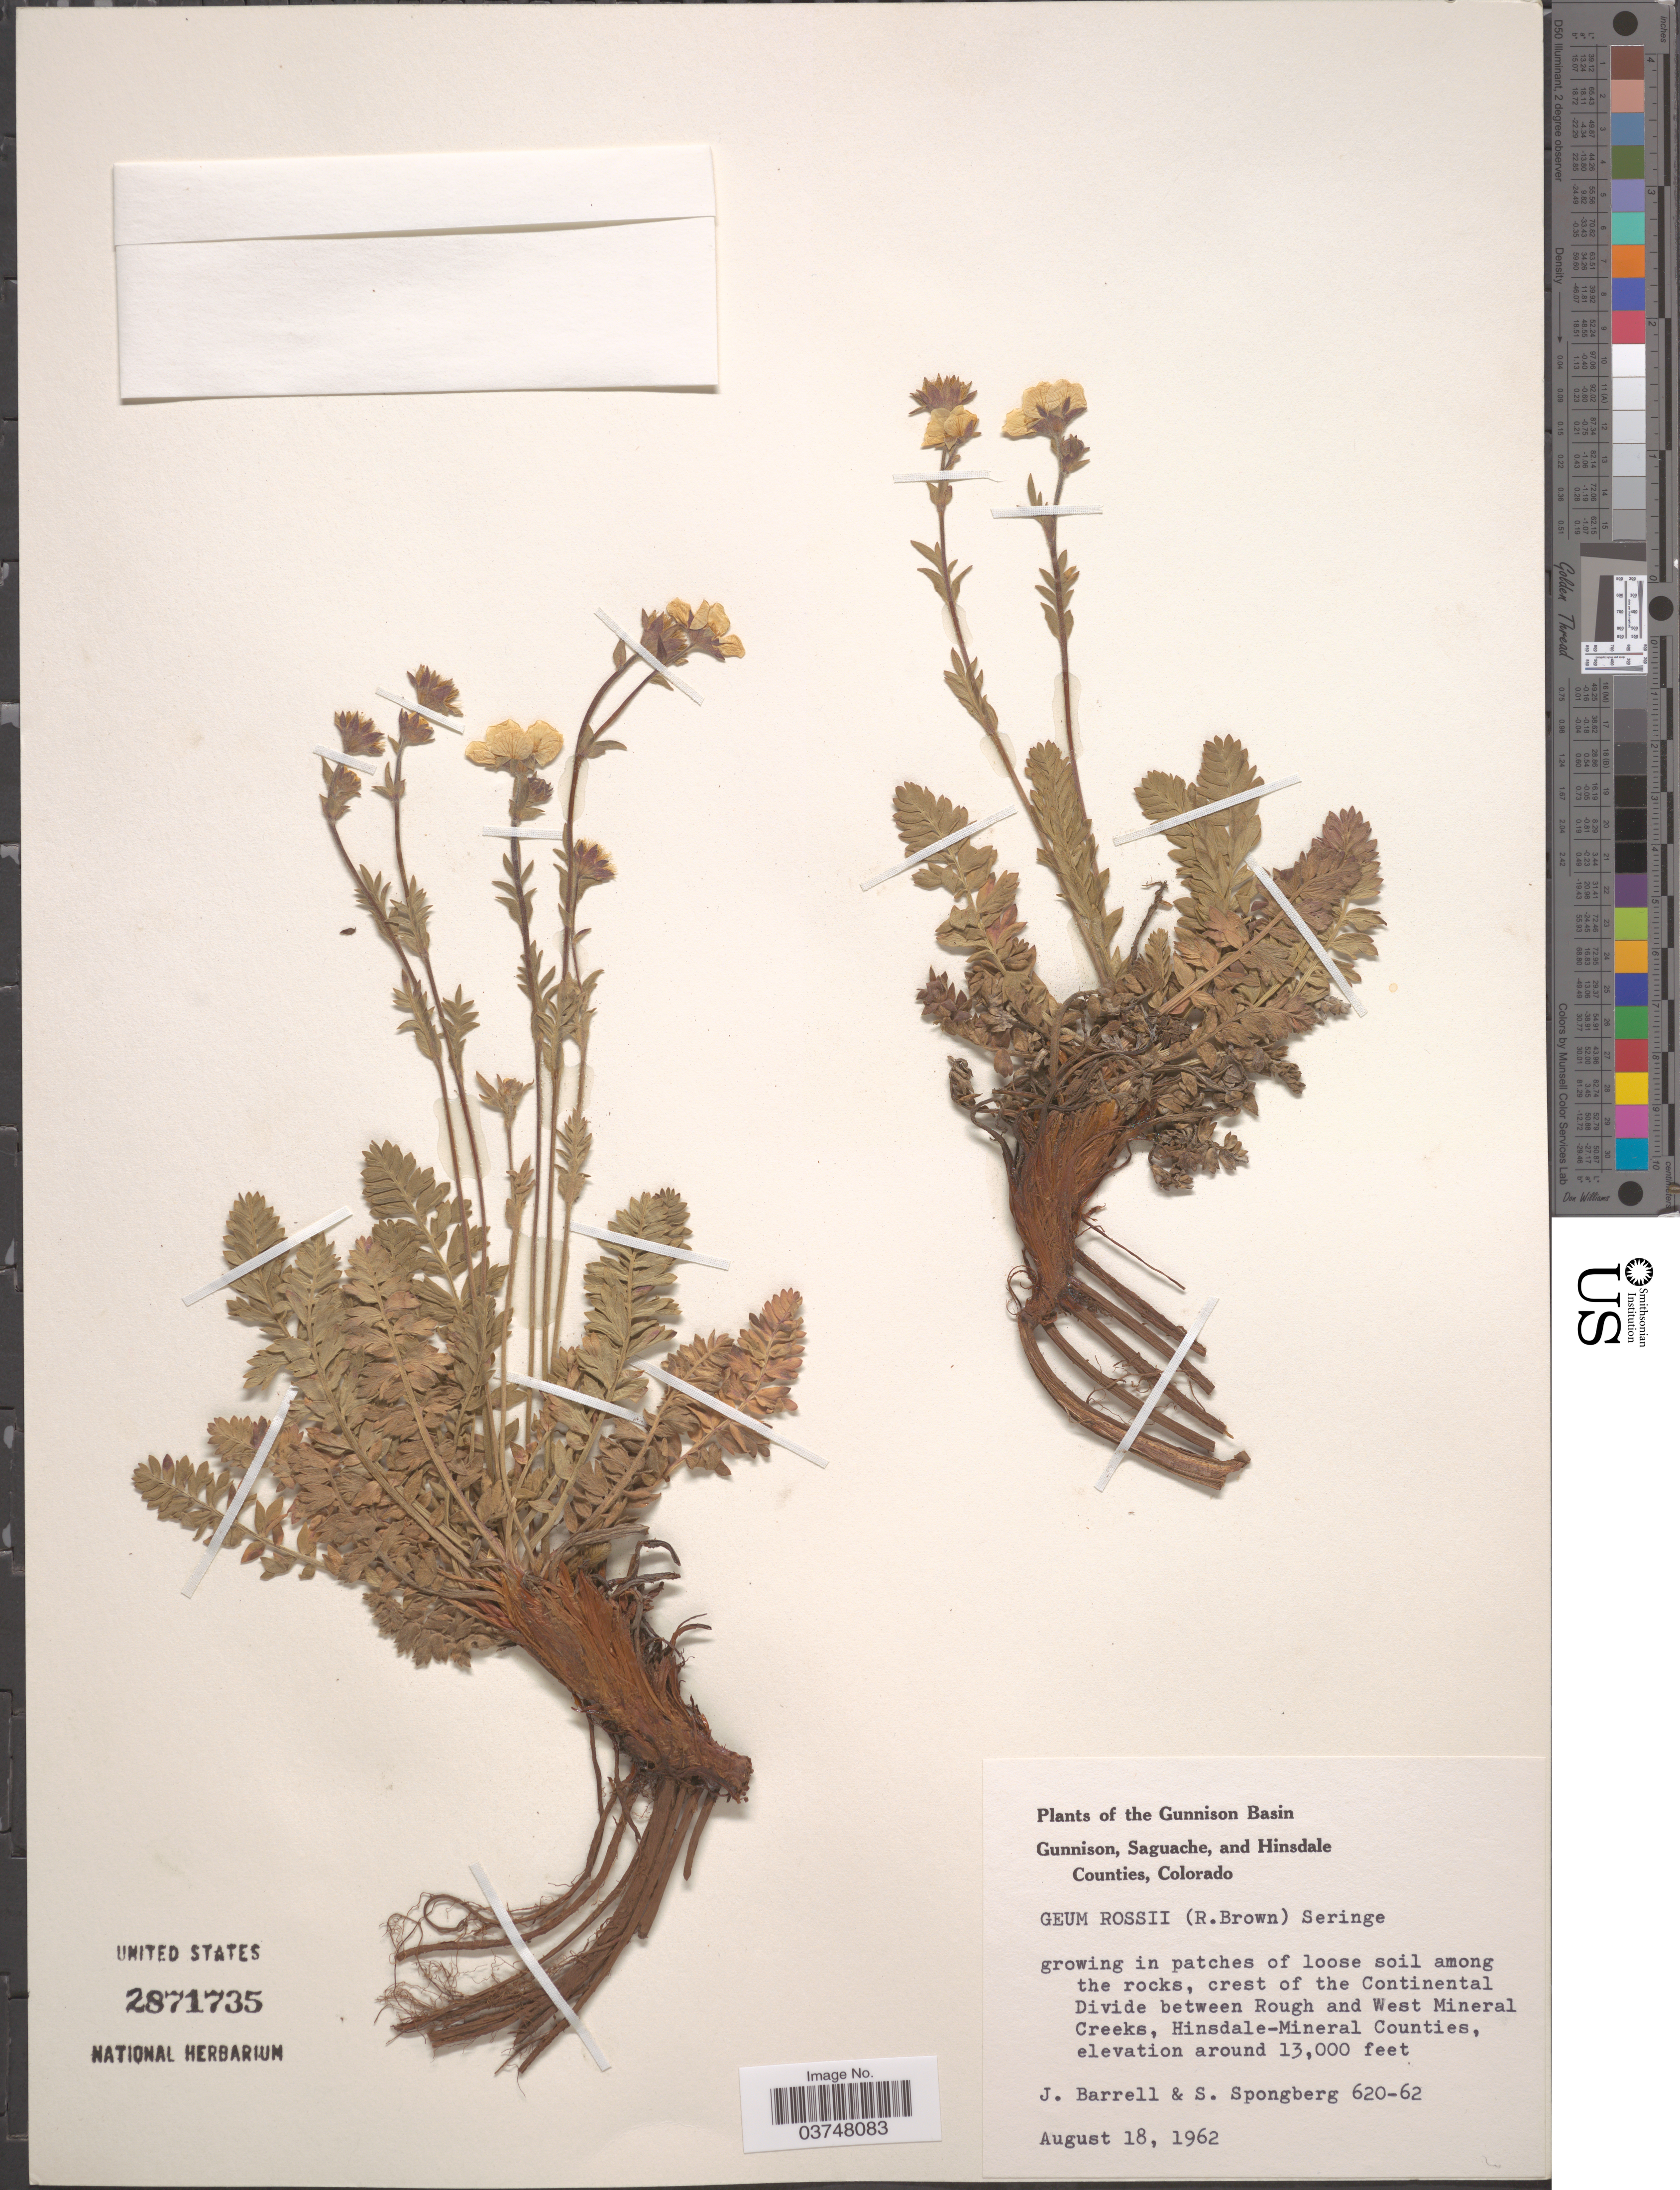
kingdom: Plantae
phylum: Tracheophyta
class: Magnoliopsida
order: Rosales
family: Rosaceae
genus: Acomastylis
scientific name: Acomastylis rossii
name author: (R. Br.) Greene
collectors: J. Barrell & S. A.Spongberg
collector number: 620-62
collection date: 1962-08-18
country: United States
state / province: Colorado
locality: The Gunnison Basin. Crest of the Continental Divide between Rough and West Mineral Creeks, Hinsdale-Mineral Counties.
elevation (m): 3962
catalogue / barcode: US 2871735